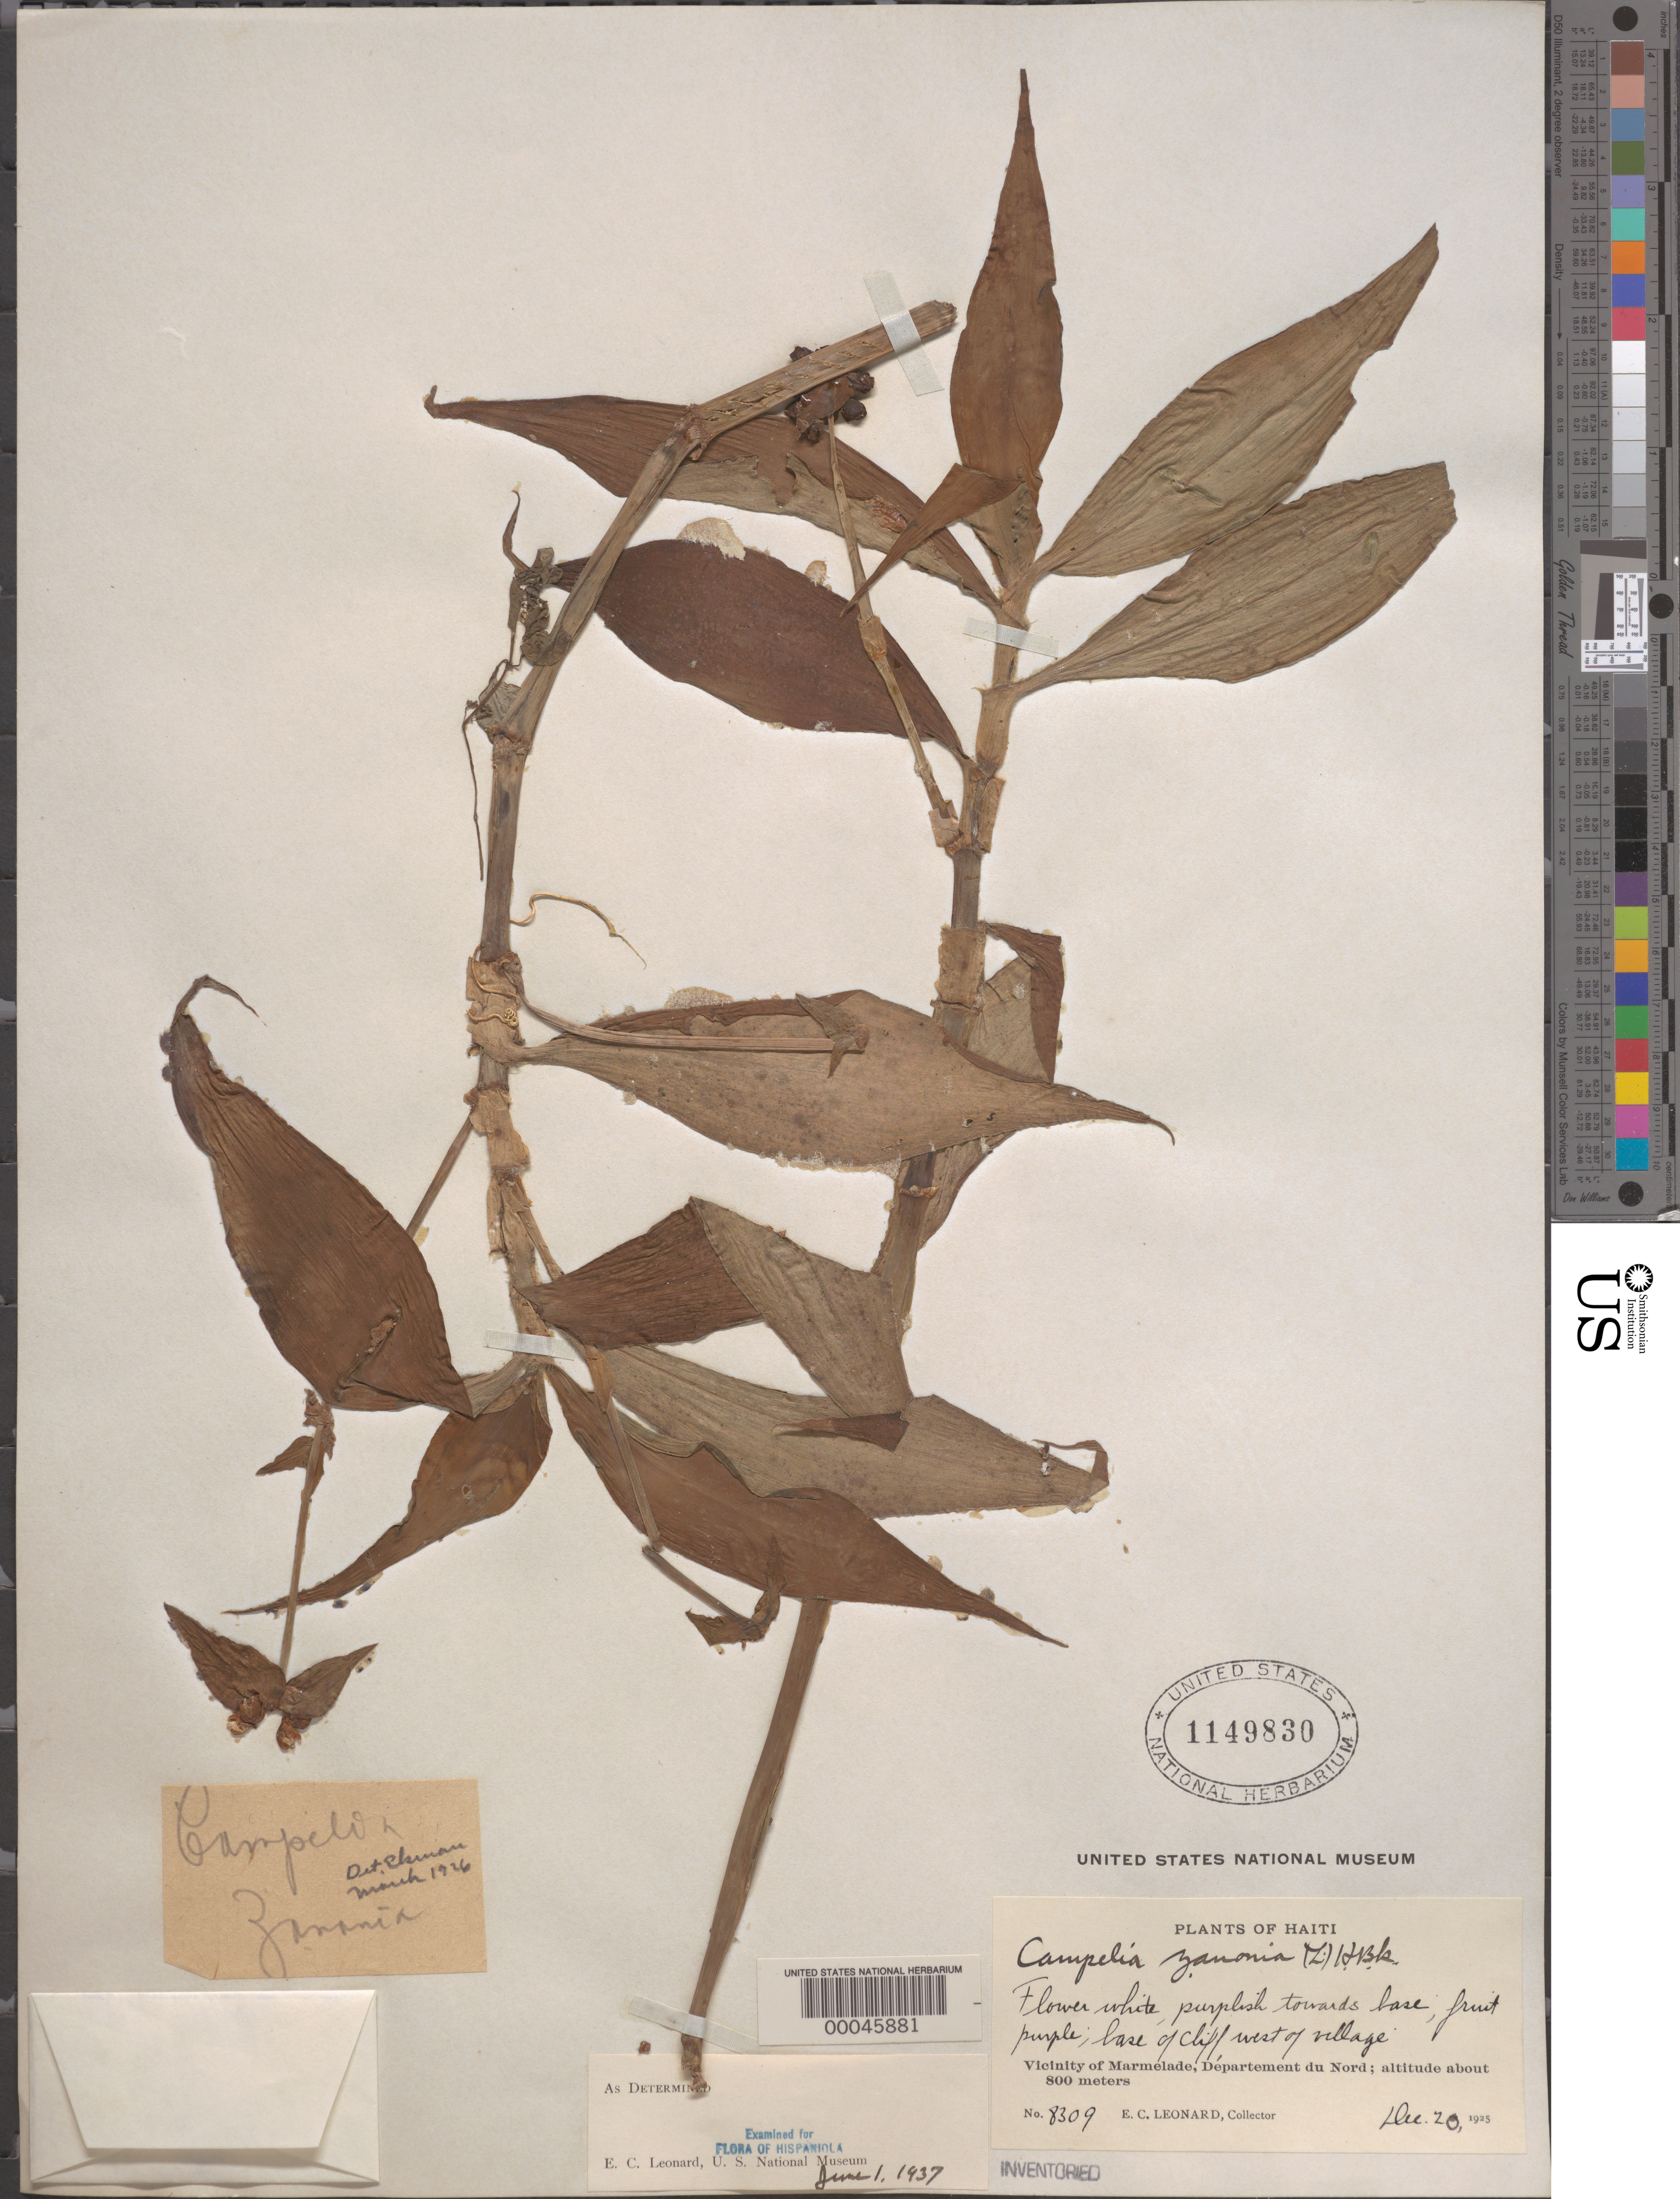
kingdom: Plantae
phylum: Tracheophyta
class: Liliopsida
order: Commelinales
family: Commelinaceae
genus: Tradescantia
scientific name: Tradescantia zanonia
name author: (L.) Sw.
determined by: Leonard, Emery C., (US)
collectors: E. C. Leonard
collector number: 8309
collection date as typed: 20 Dec 1925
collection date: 1925-12-20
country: Haiti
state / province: Nord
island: Hispaniola Island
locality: Vicinity of marmelade, w of village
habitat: Base of cliff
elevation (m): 800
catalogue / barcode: US 1149830